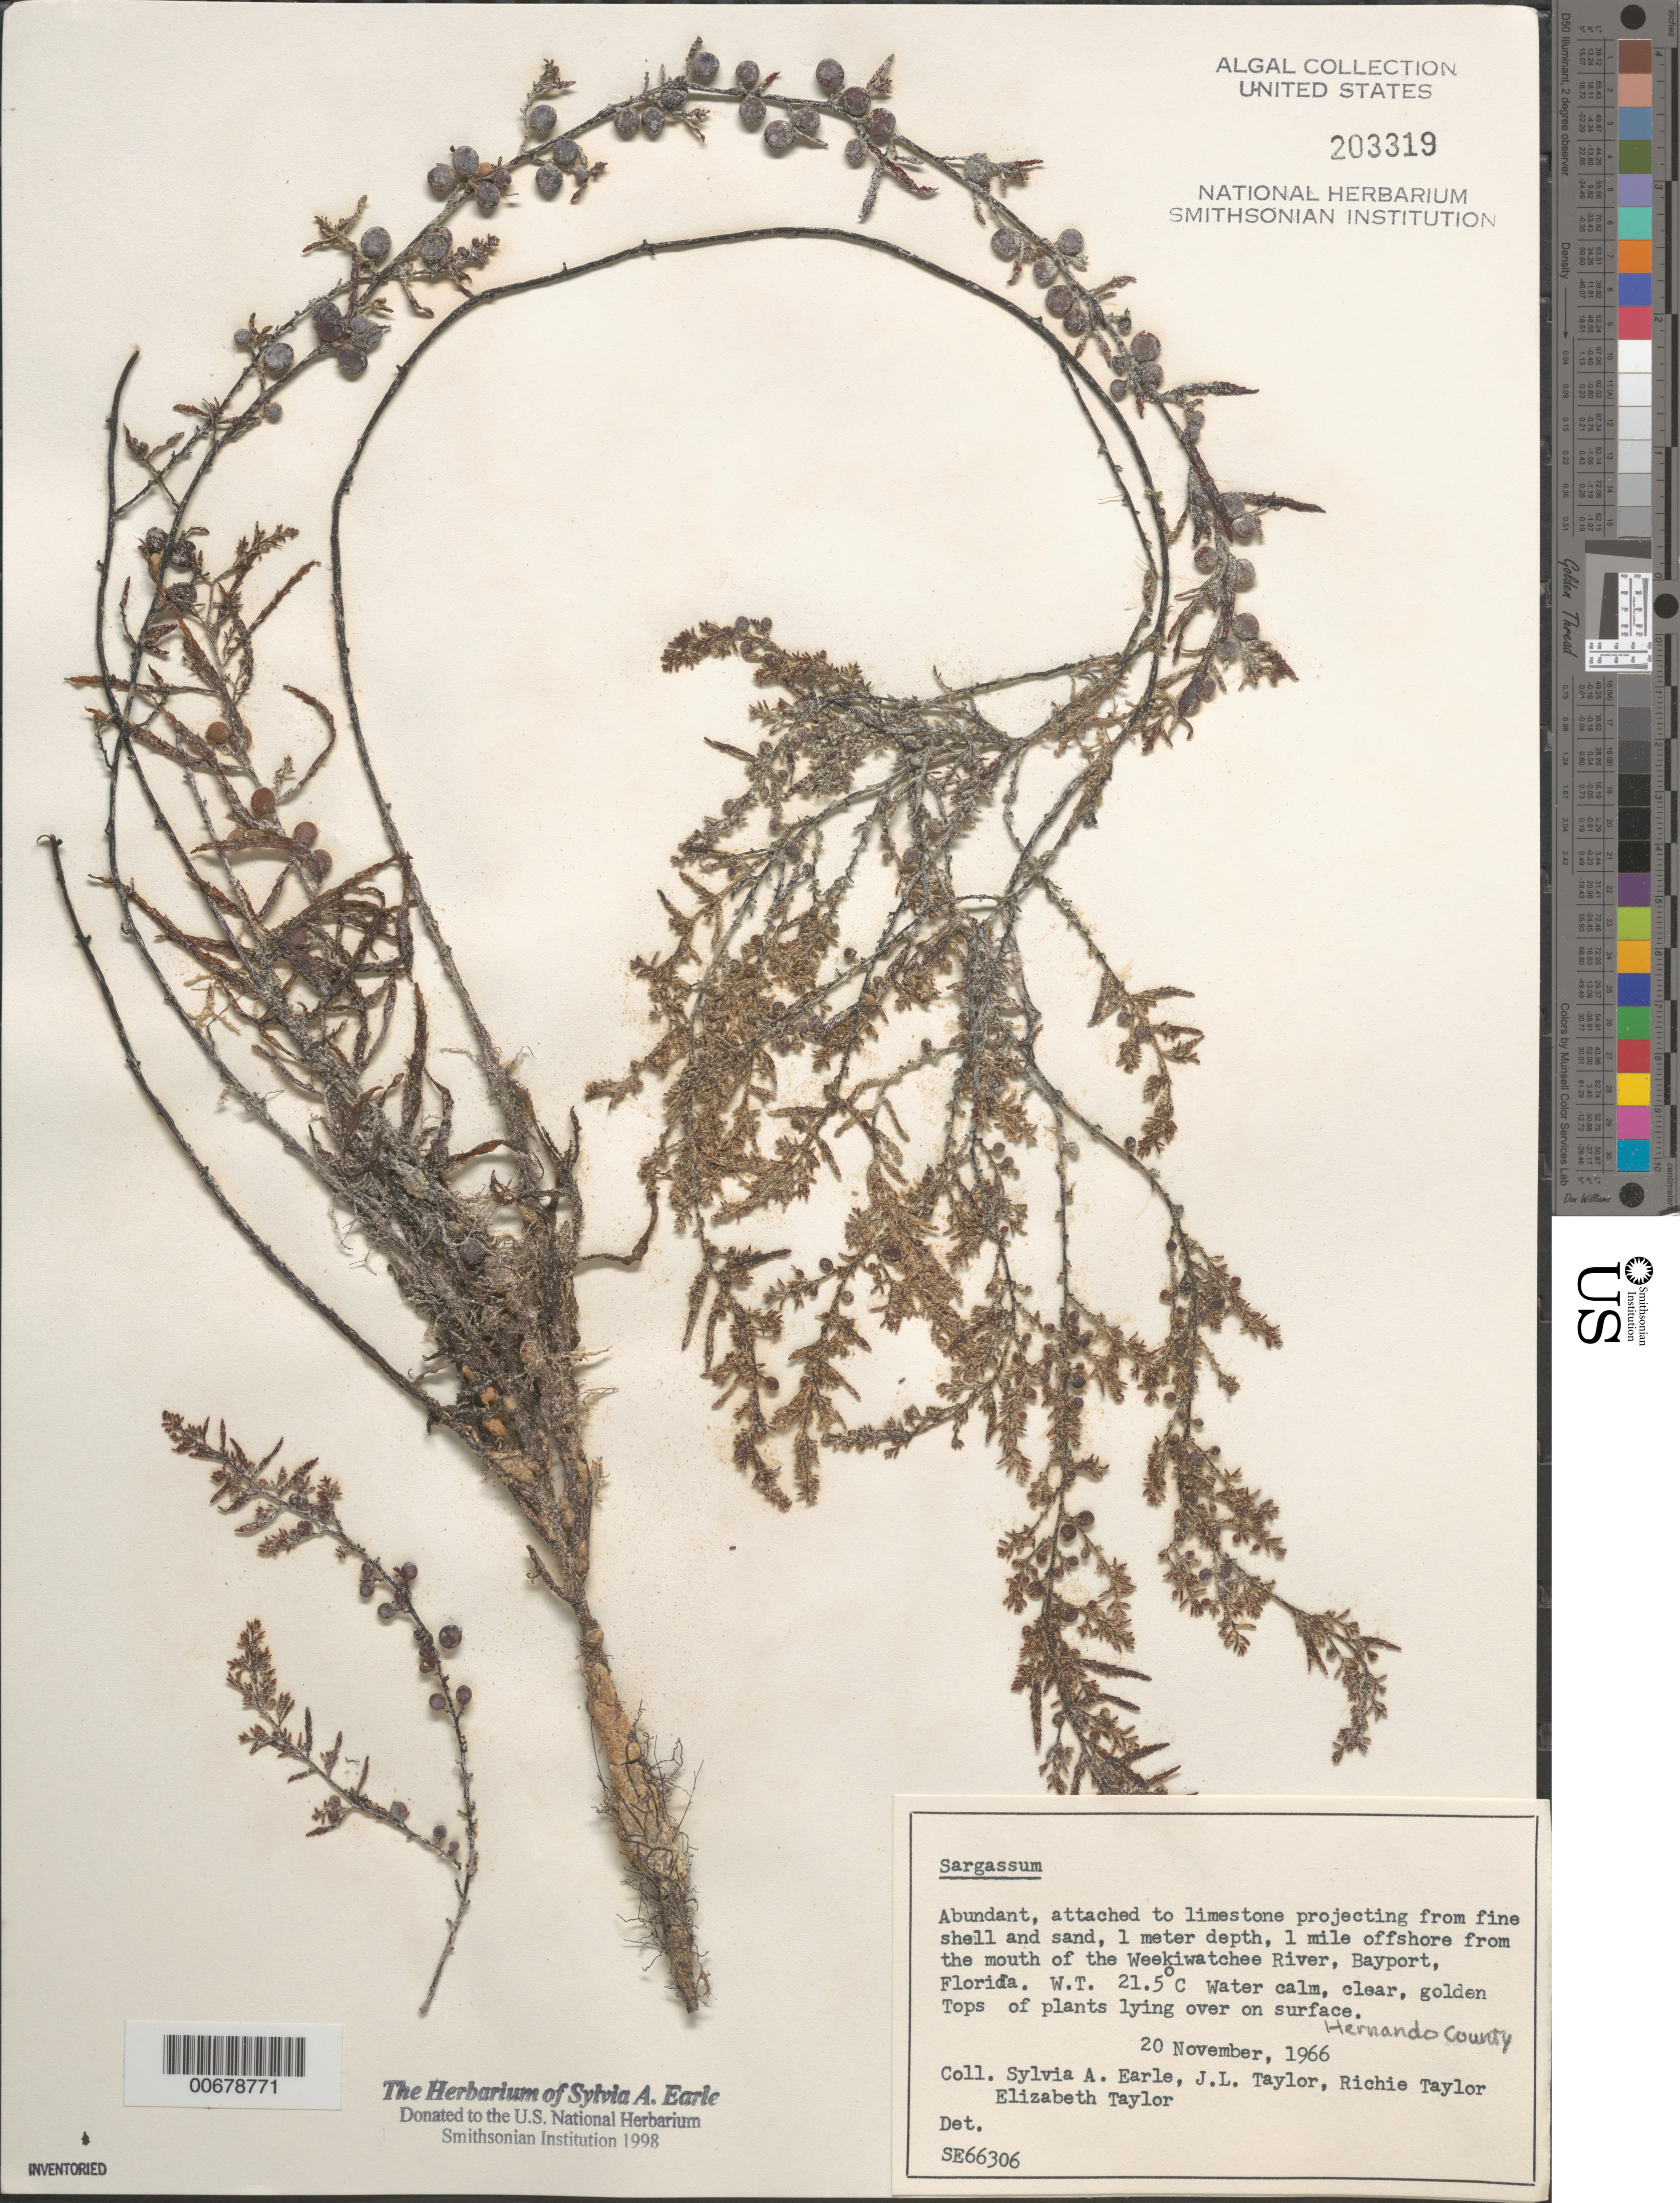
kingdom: Chromista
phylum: Ochrophyta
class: Phaeophyceae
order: Fucales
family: Sargassaceae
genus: Sargassum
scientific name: Sargassum sp.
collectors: S. A. Earle, J. L. Taylor, J. R. Taylor & E. L. Taylor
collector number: SE 66306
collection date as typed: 20 Nov 1966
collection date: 1966-11-20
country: United States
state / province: Florida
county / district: Hernando County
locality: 1 mile west of Weeki Wachee River mouth, Bayport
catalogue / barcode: US 203319